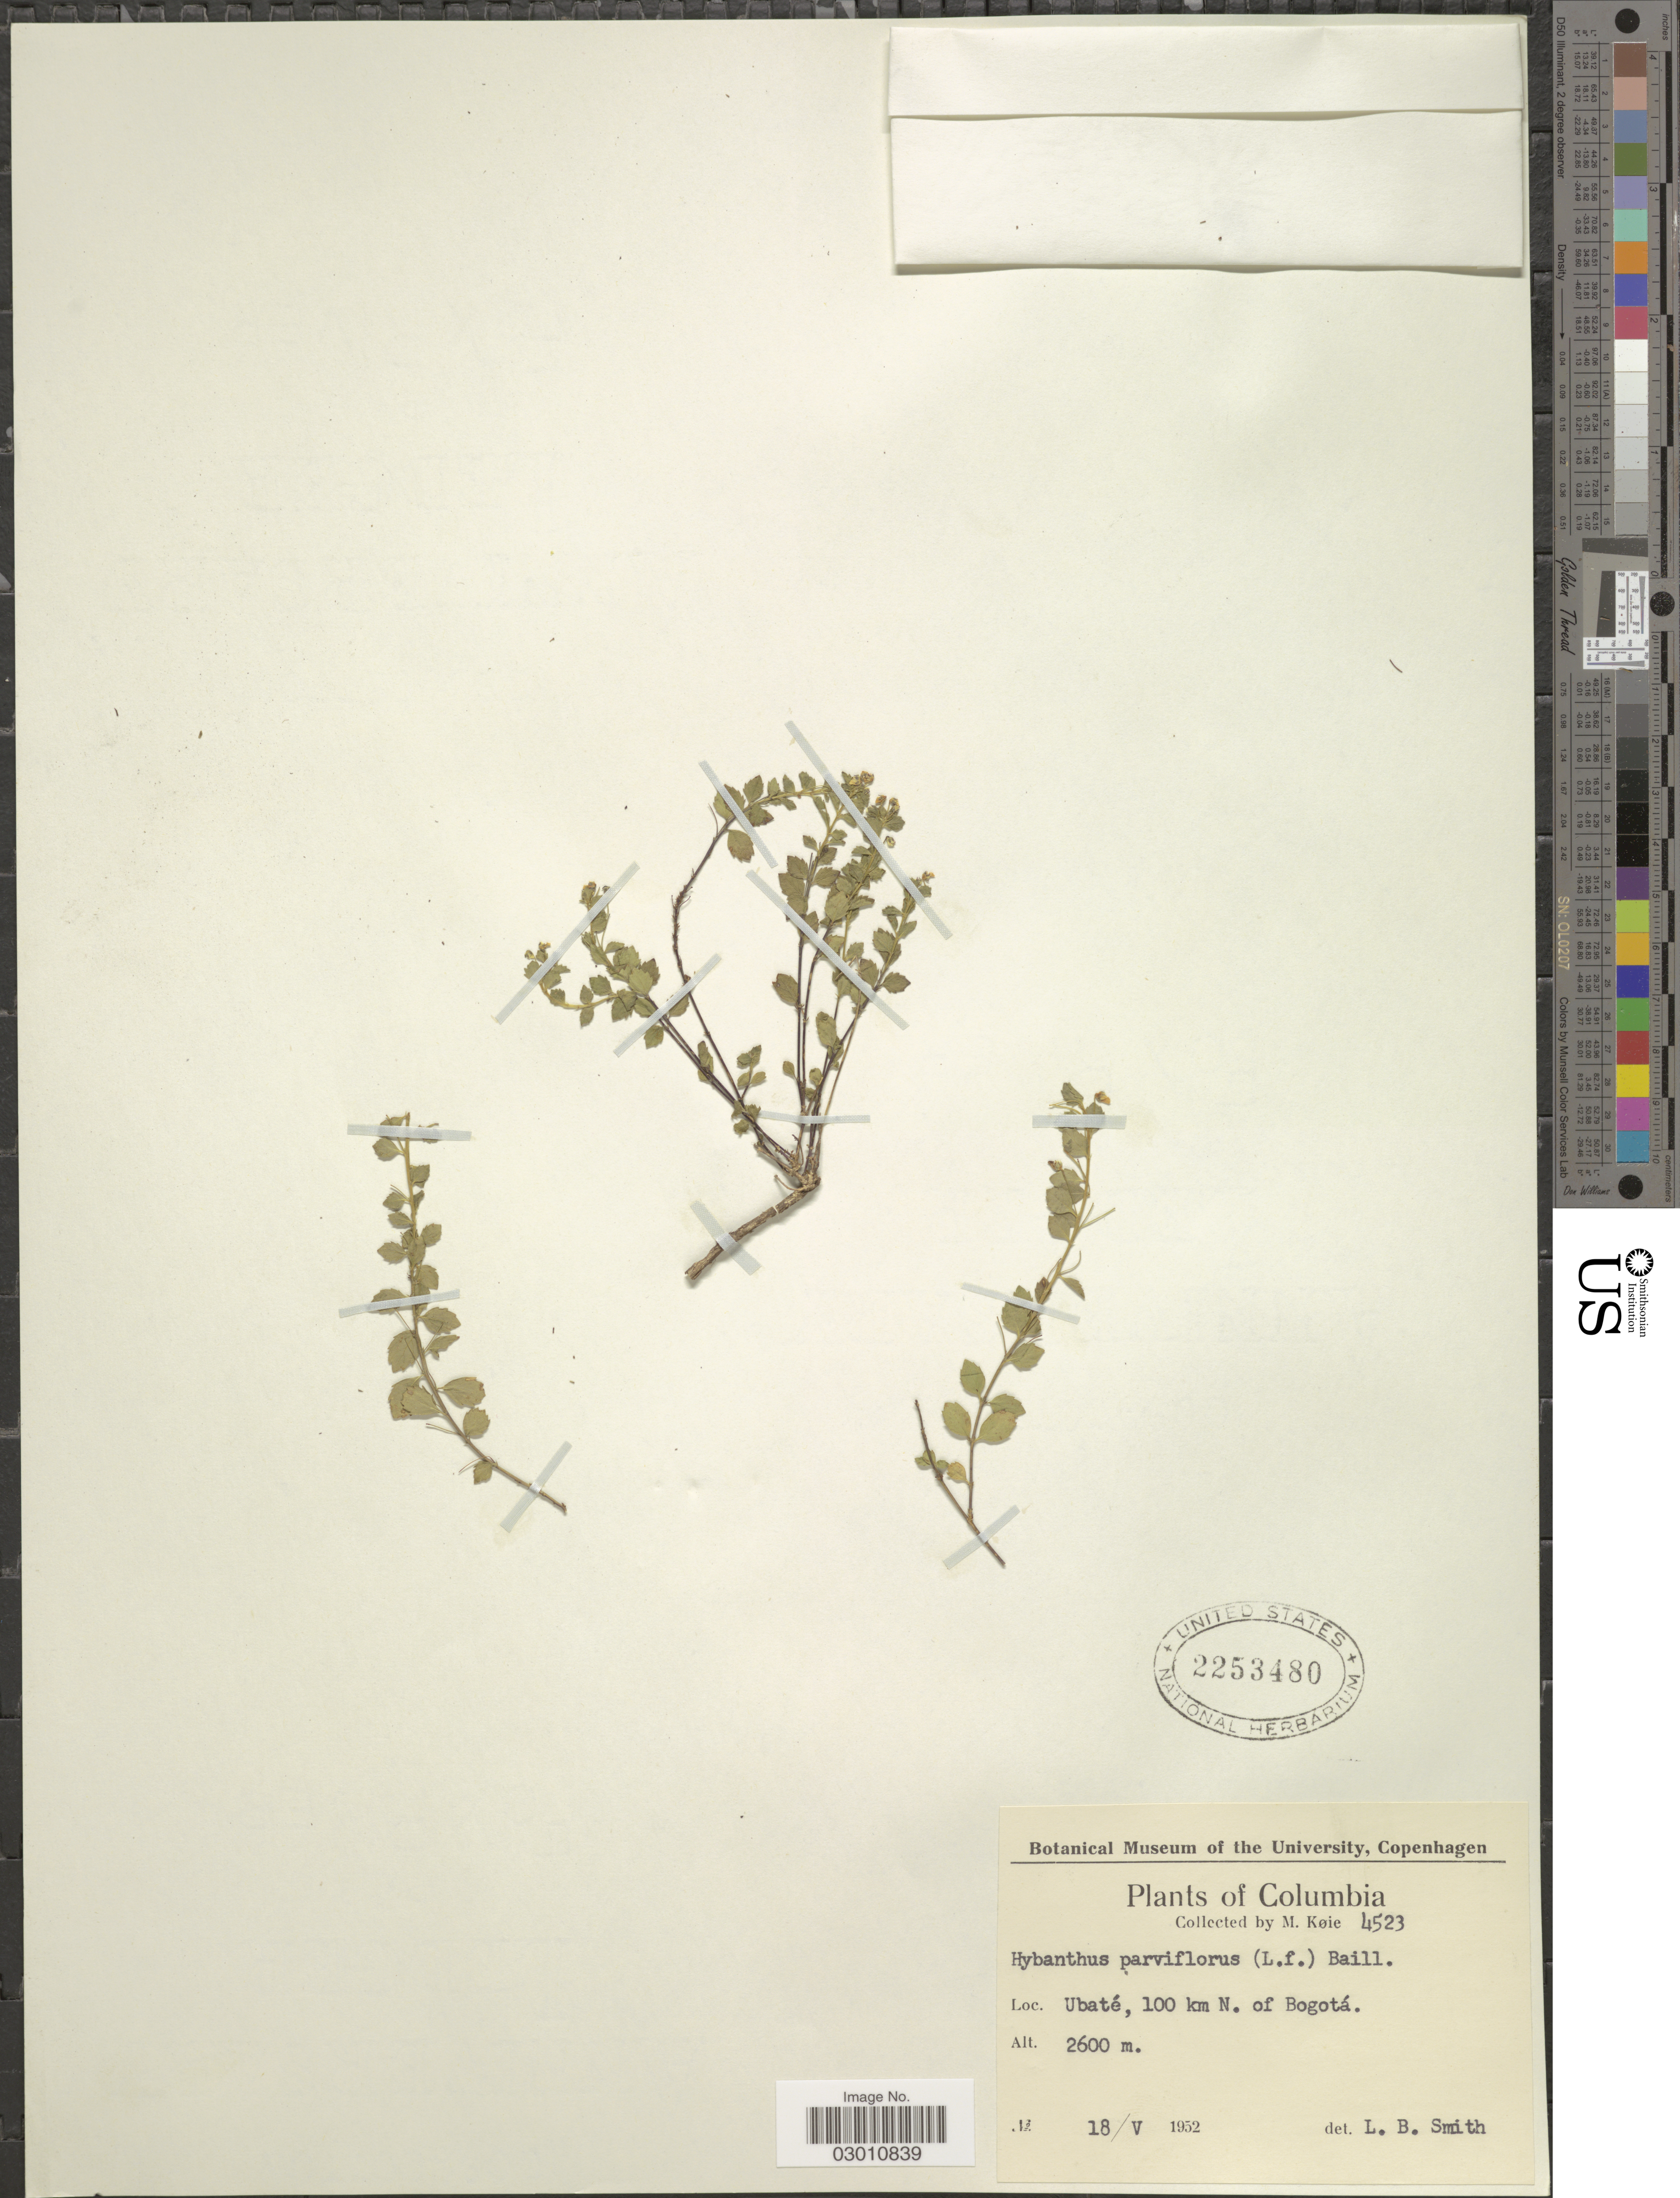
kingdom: Plantae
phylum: Tracheophyta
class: Magnoliopsida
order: Malpighiales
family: Violaceae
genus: Pombalia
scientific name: Pombalia parviflora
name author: (L. f.) Paula-Souza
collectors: M. Köie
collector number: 4523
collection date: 1952-05-18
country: Colombia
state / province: Bogota D.C.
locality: Ubaté, 100 km N. of Bogotá.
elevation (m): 2600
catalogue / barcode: US 2253480